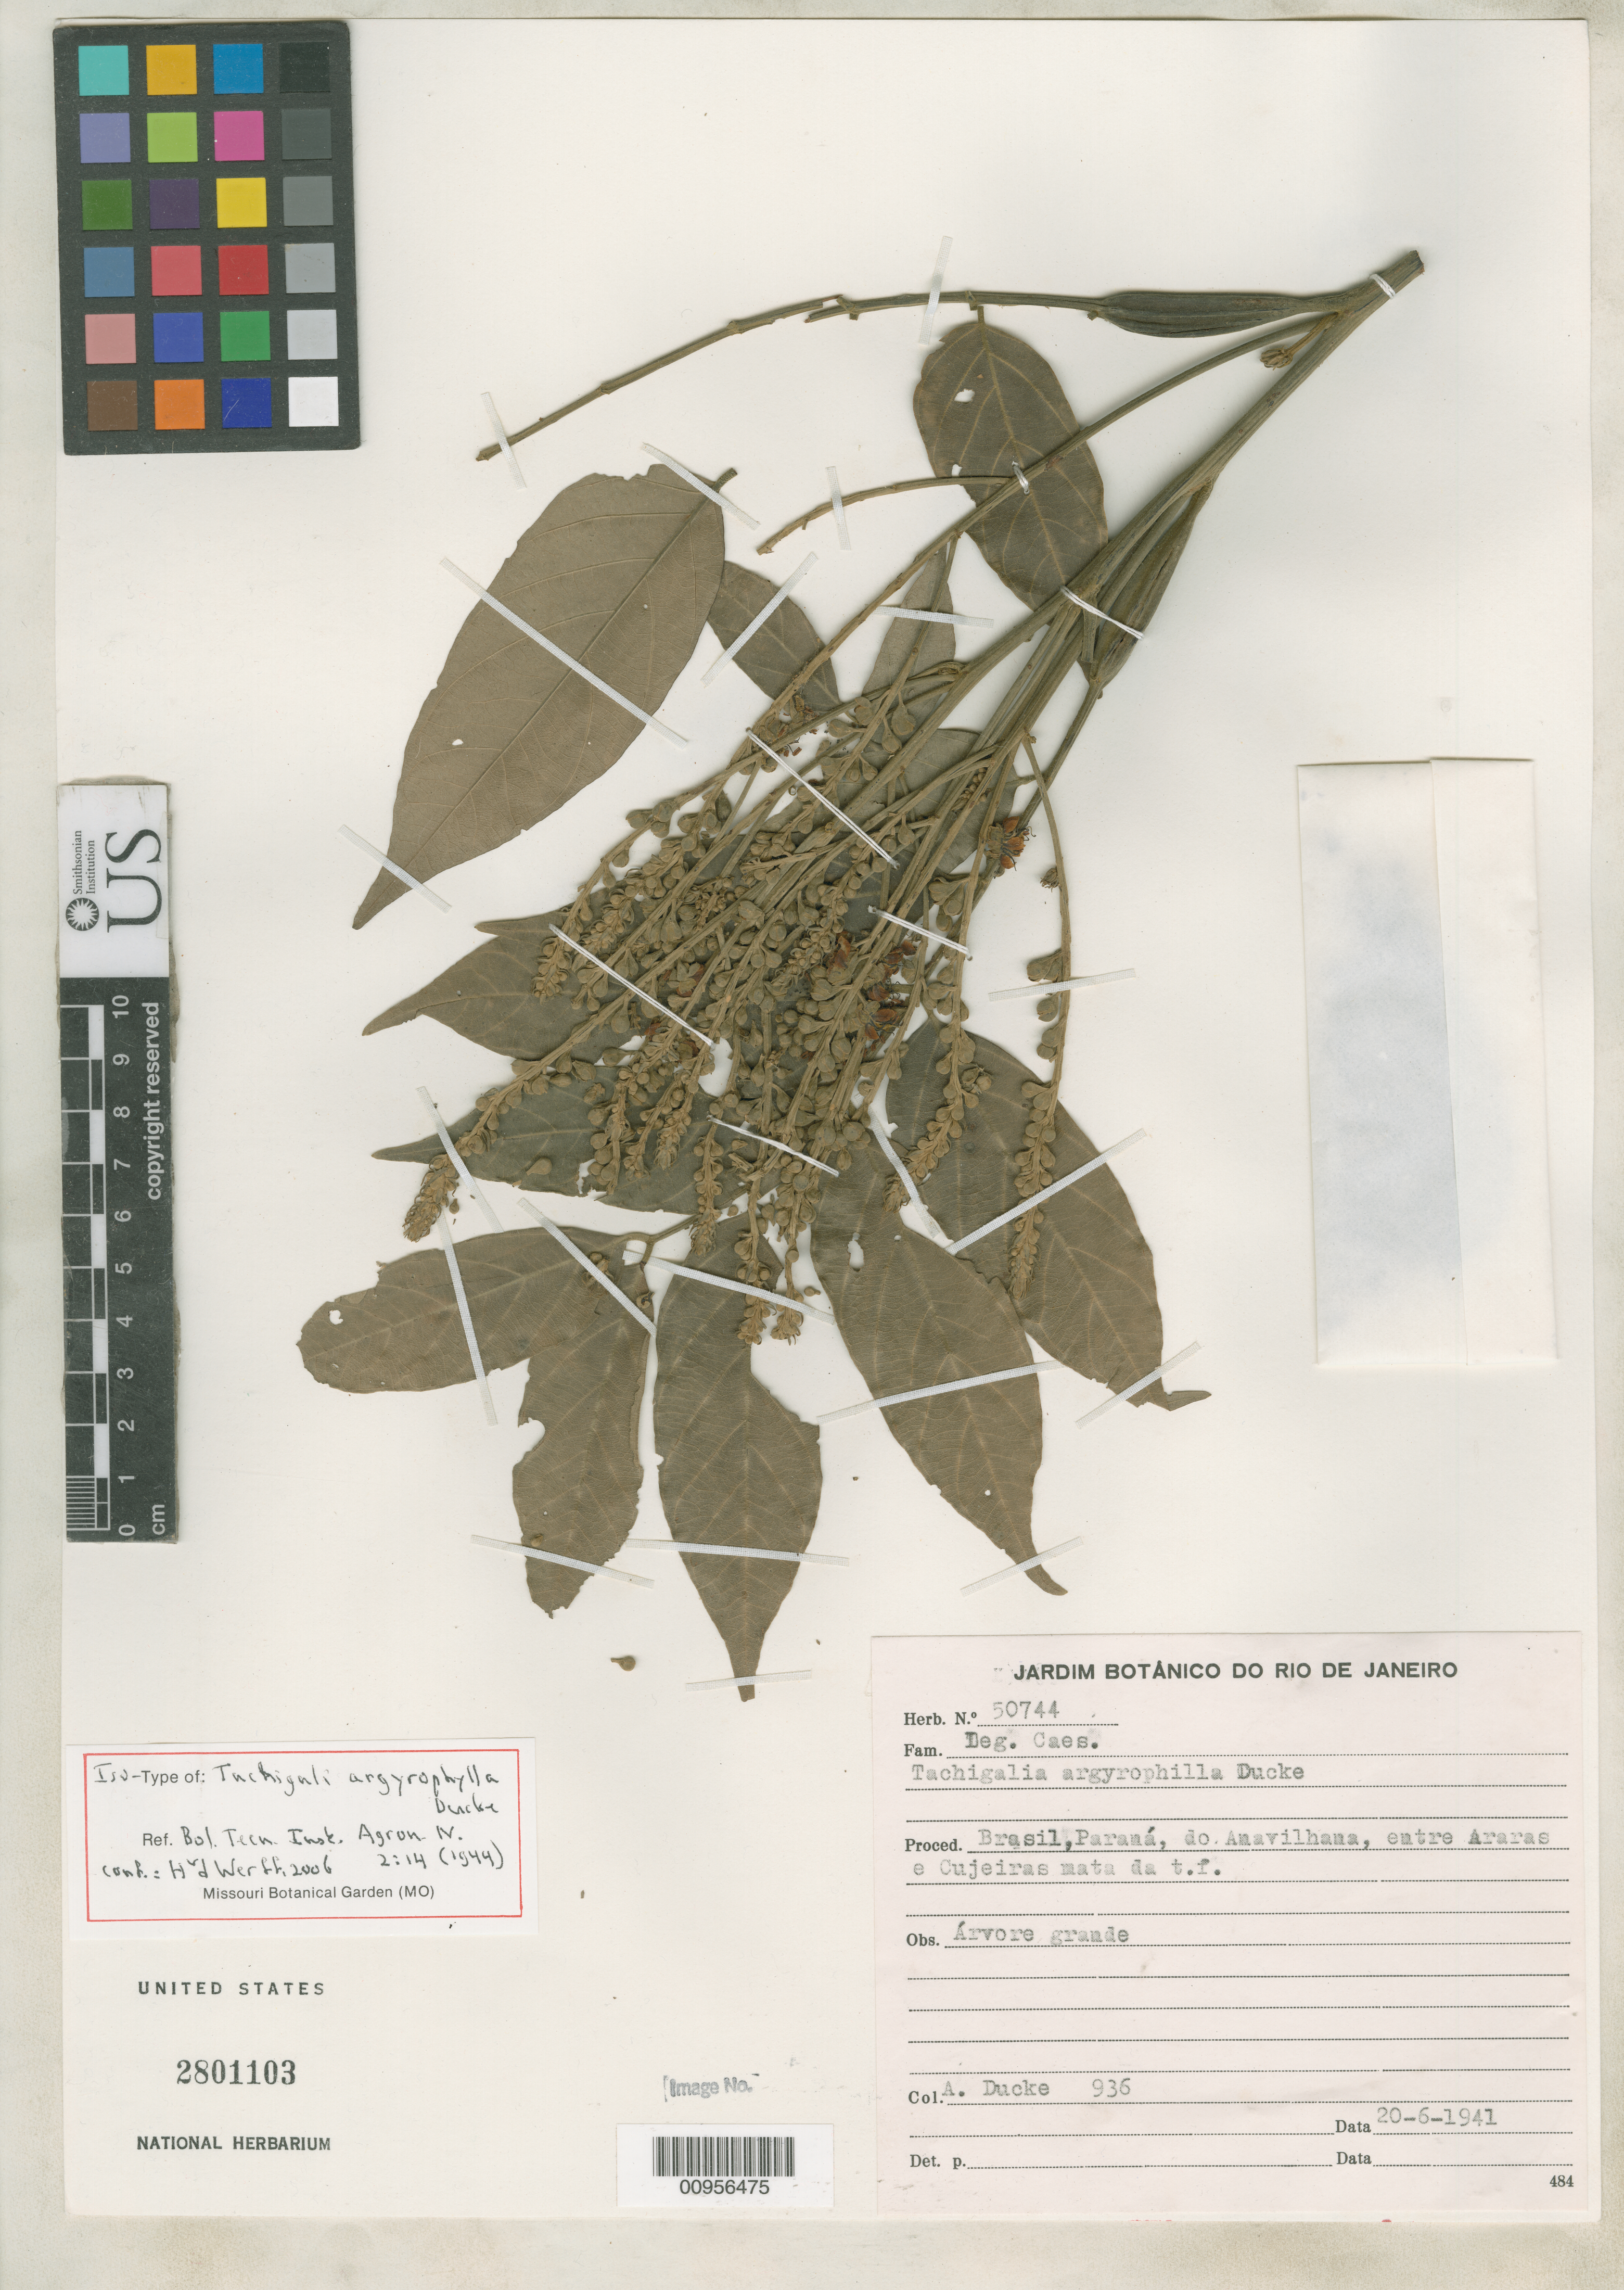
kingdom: Plantae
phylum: Tracheophyta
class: Magnoliopsida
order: Fabales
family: Fabaceae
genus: Tachigali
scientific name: Tachigali argyrophylla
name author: Ducke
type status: Isotype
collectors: A. Ducke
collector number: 936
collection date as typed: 20 Jun 1941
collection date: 1941-06-20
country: Brazil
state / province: Amazonas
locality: Paraná, do Anavilhana, entre Araras e Cujeiras mata da t.f.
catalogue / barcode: US 2801103